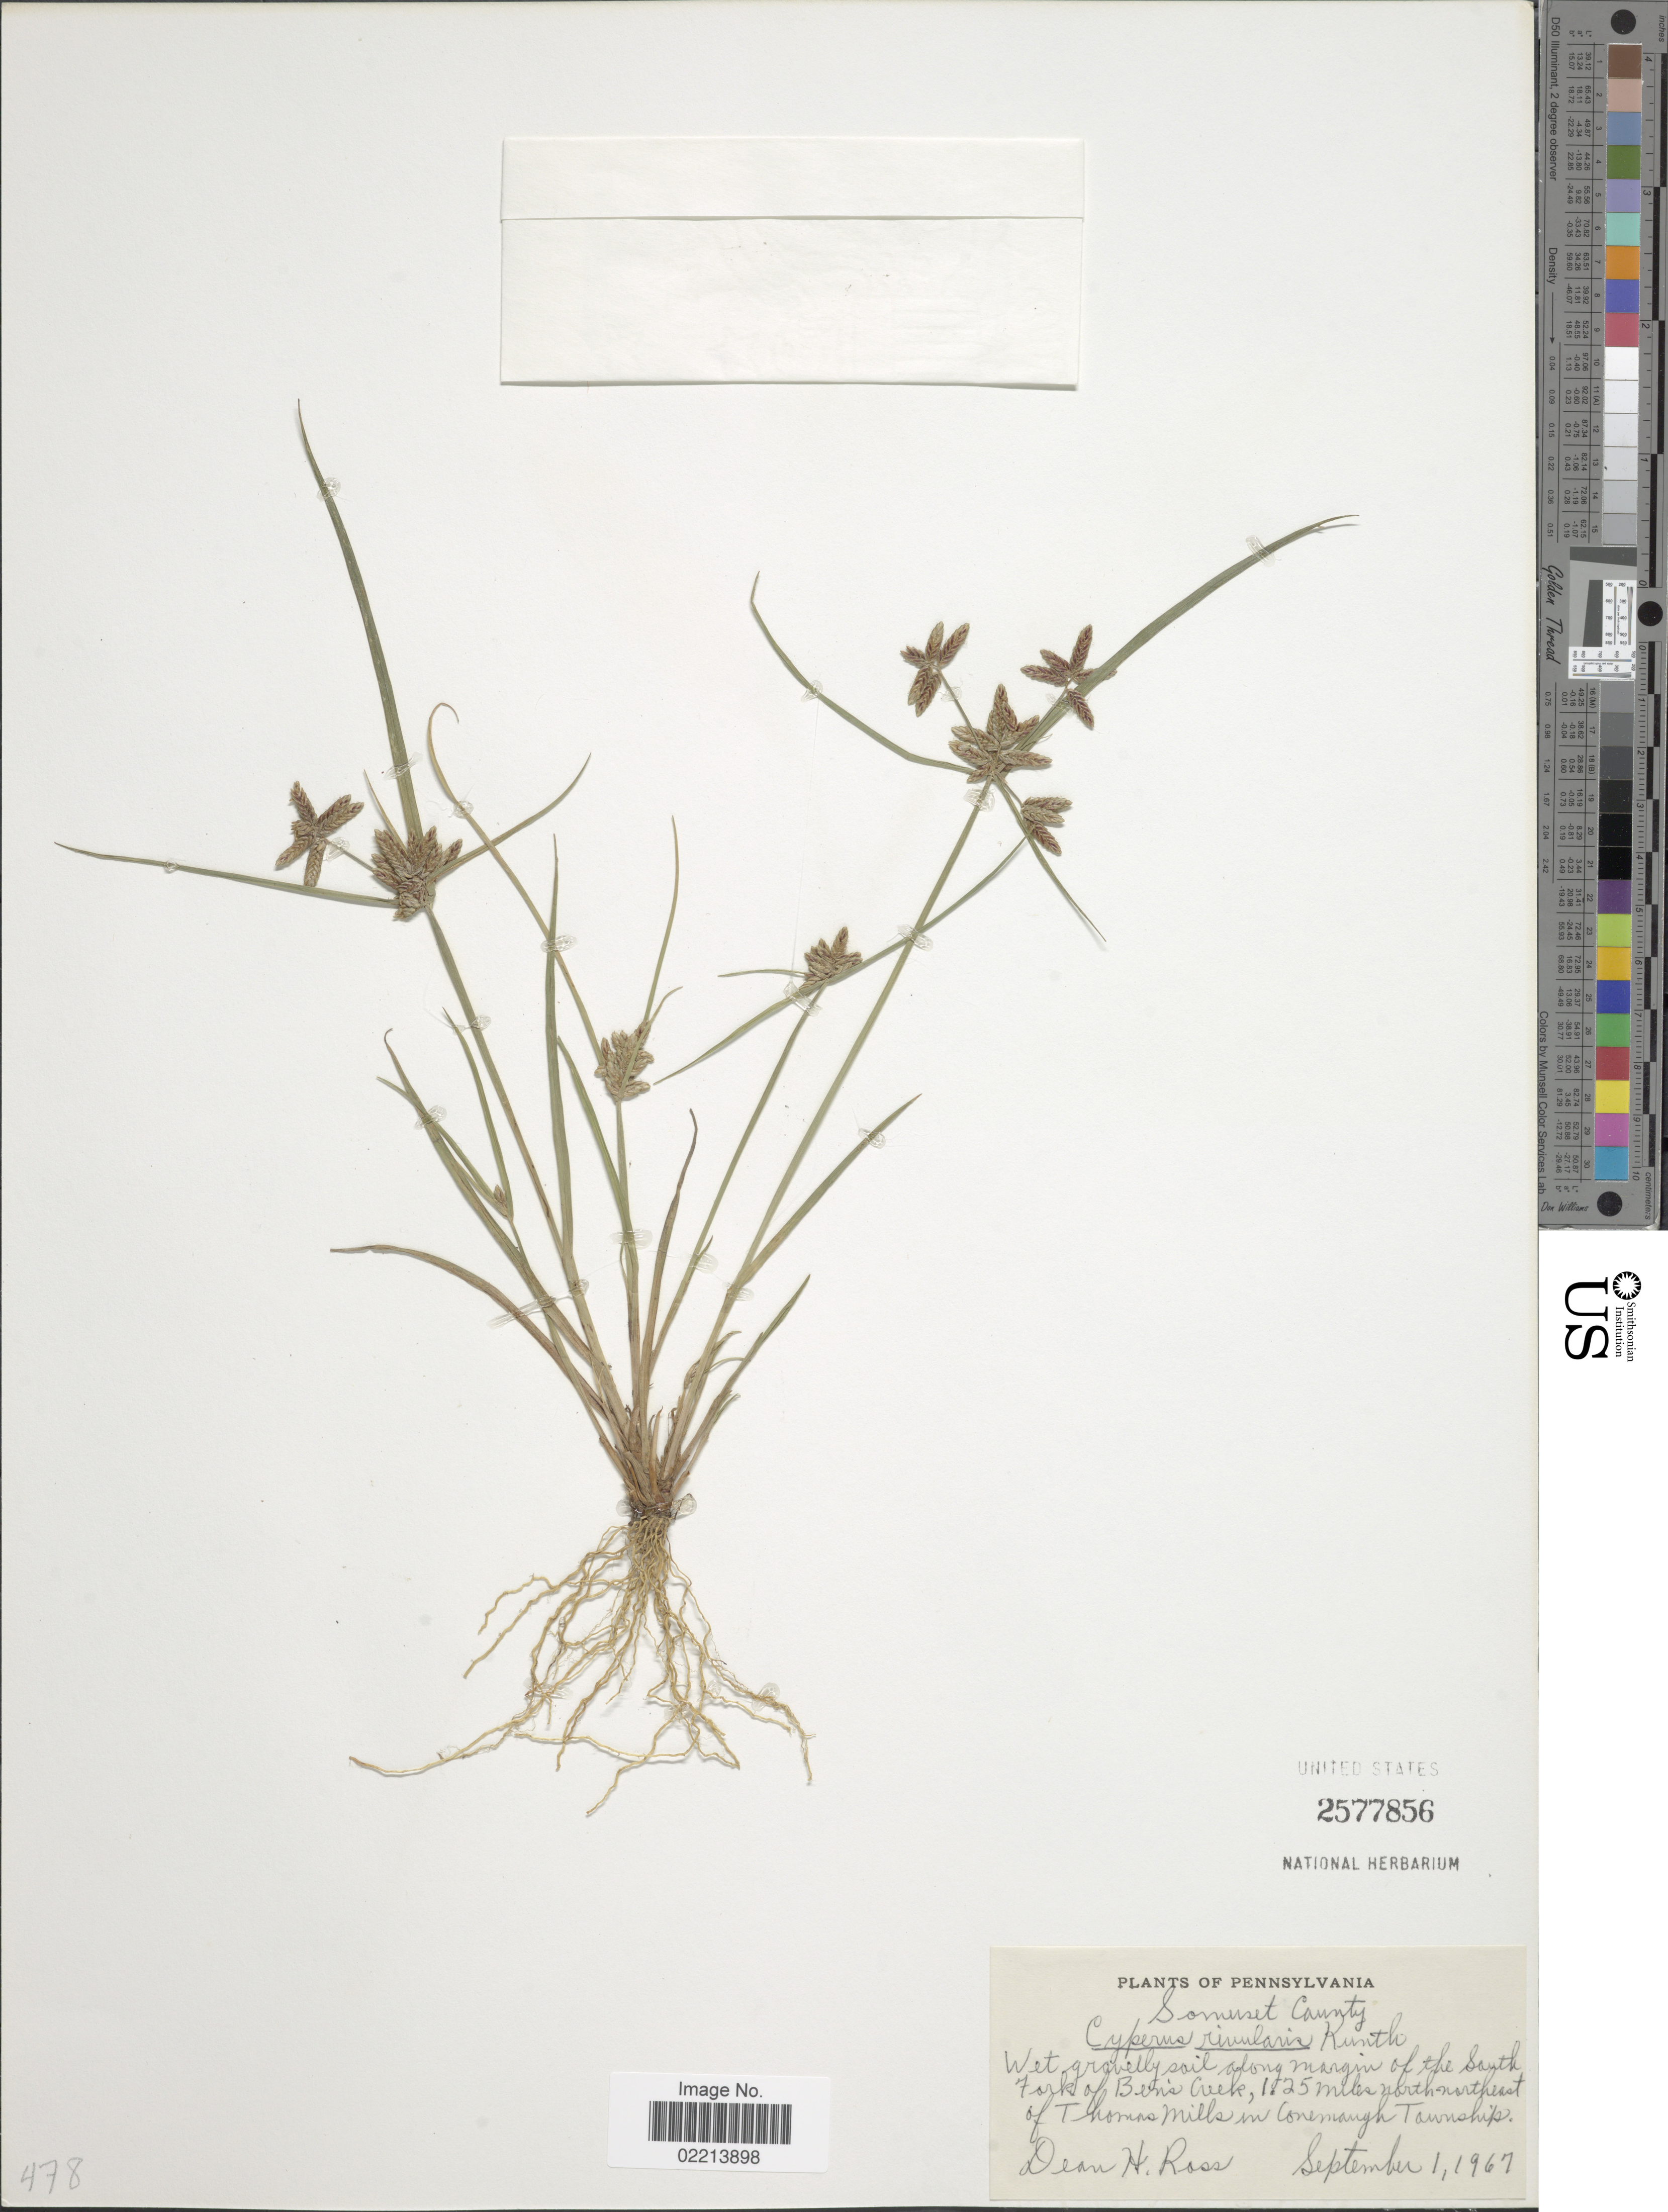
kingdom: Plantae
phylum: Tracheophyta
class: Liliopsida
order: Poales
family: Cyperaceae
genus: Cyperus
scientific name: Cyperus bipartitus Torr.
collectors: D. Ross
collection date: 1967-09-01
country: United States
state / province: Pennsylvania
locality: Along margin of the South Fork of Ben's Creek, 1.25 miles north-northeast of Thomas Mills in Conemaugh Township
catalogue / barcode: US 2577856